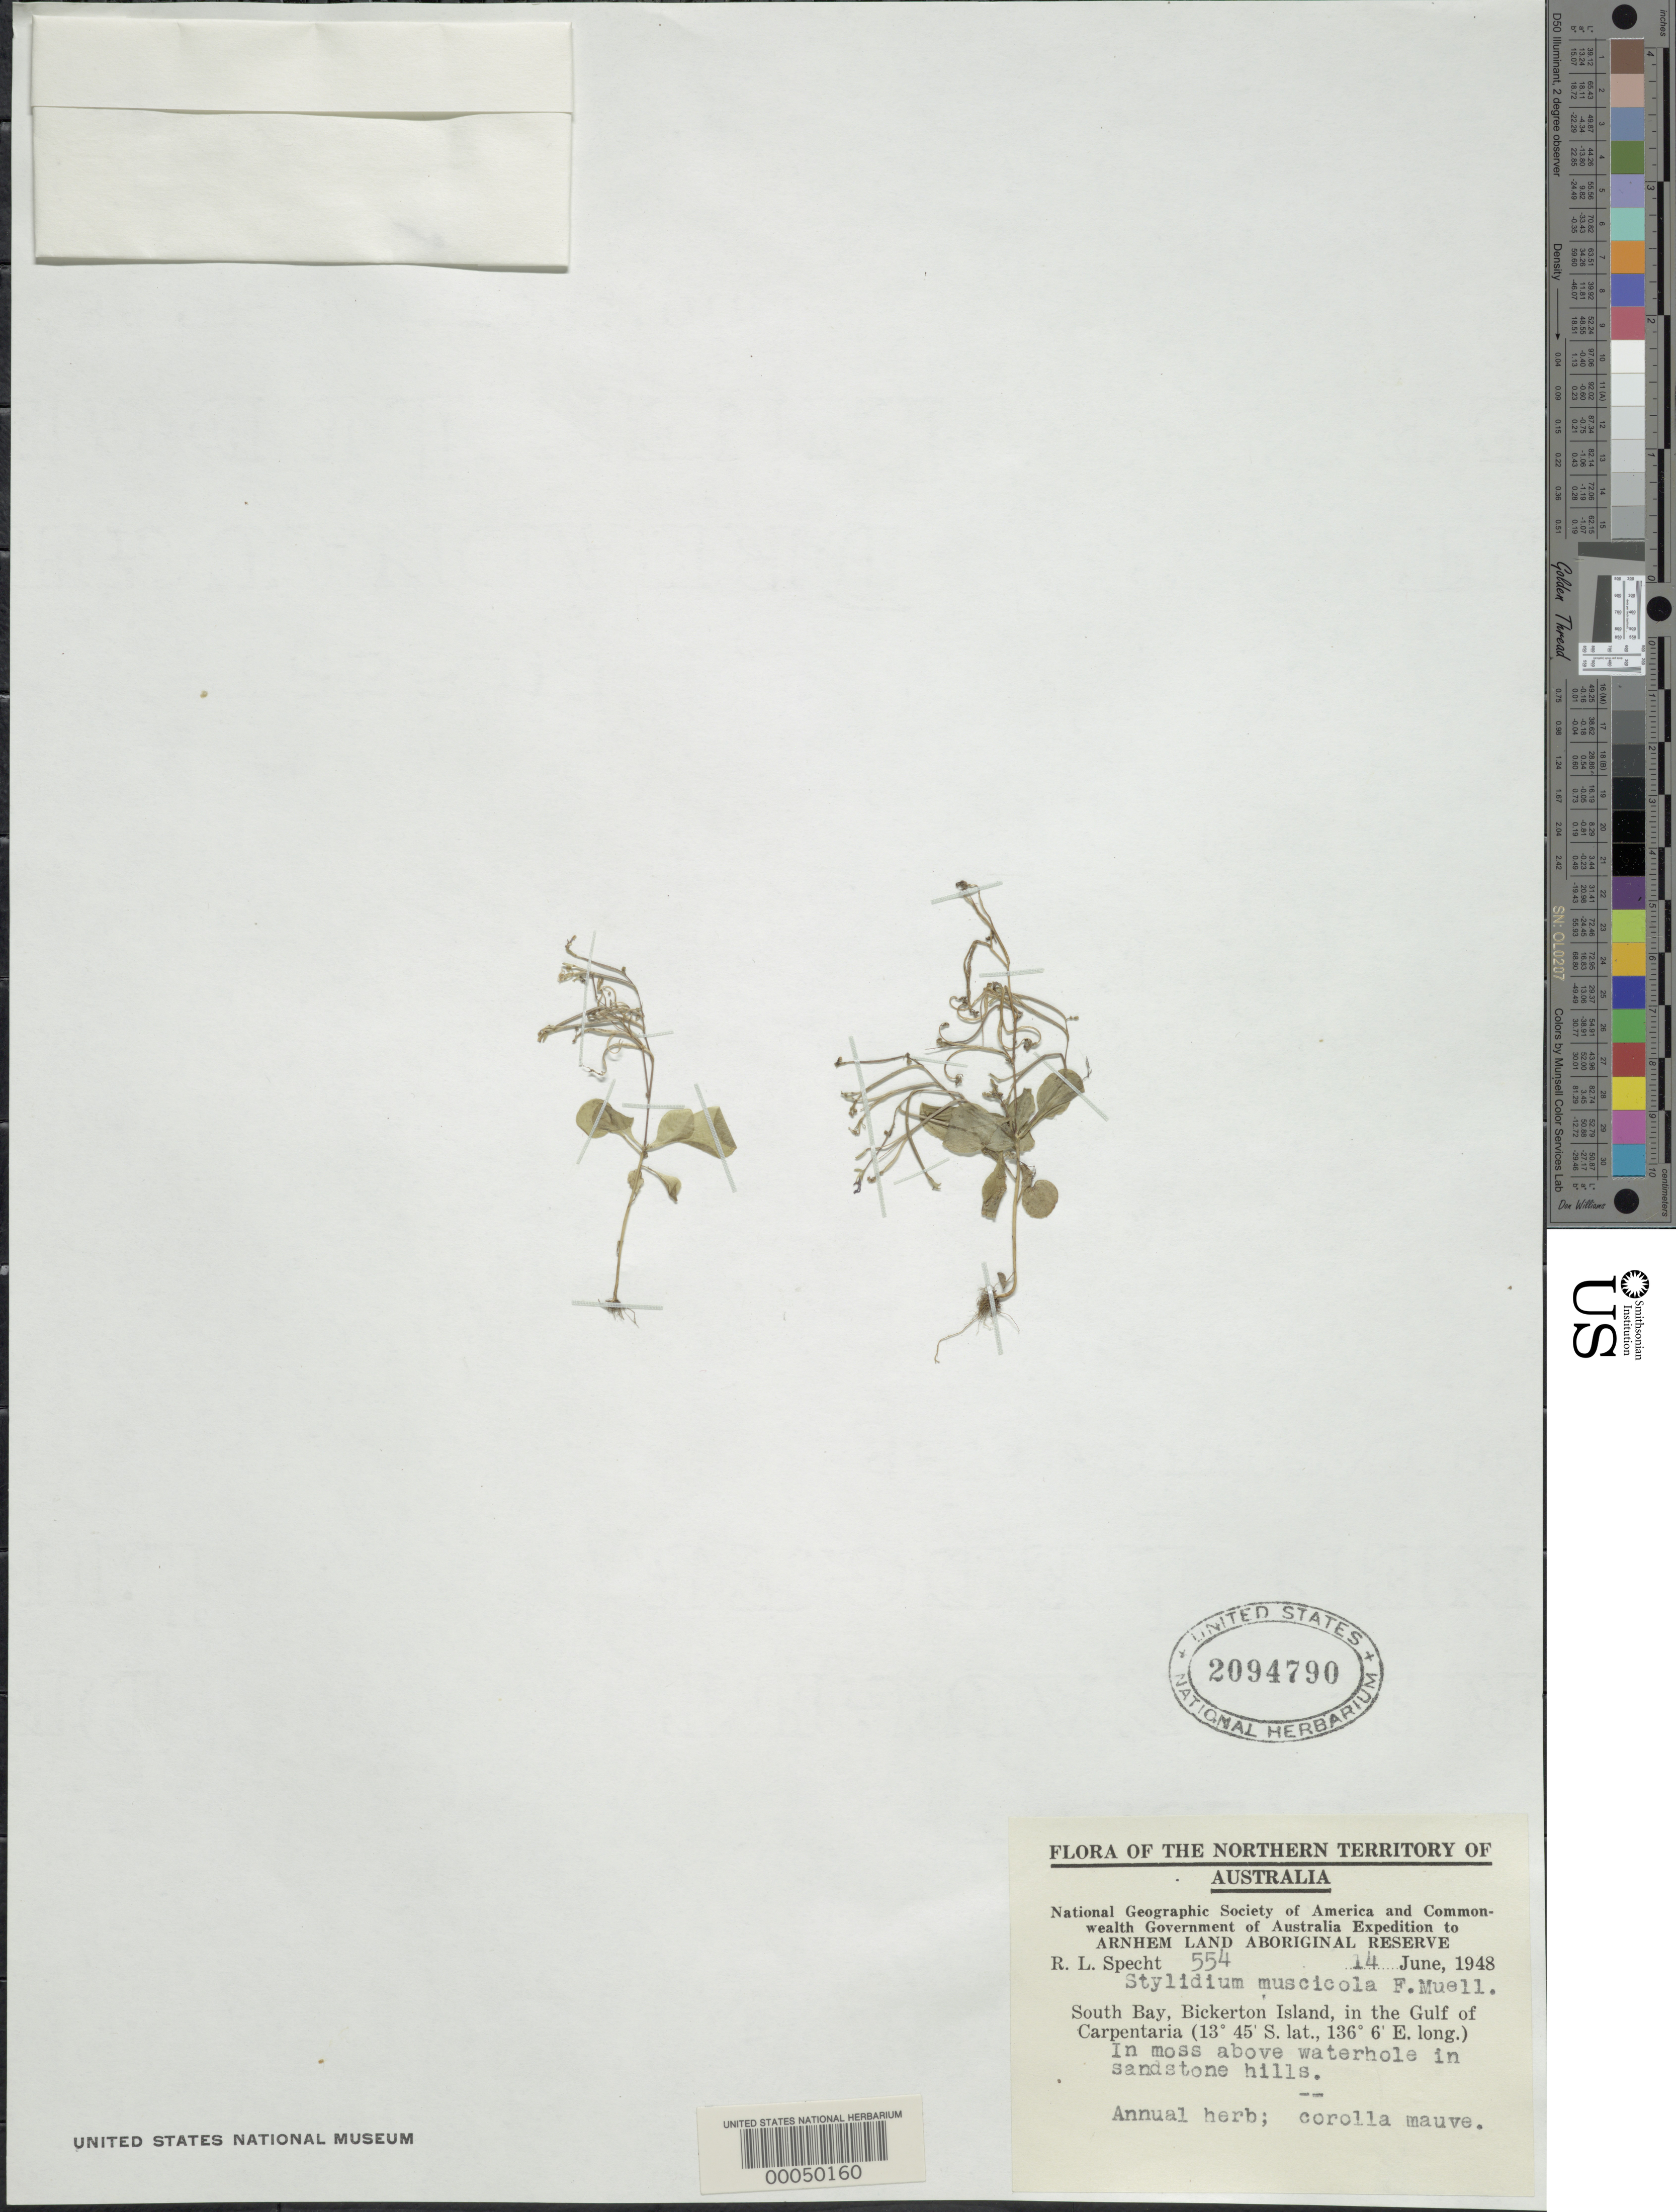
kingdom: Plantae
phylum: Tracheophyta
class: Magnoliopsida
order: Asterales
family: Stylidiaceae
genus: Stylidium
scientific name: Stylidium musicola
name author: F. Muell.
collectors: R. L. Specht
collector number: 554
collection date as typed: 14 Jun 1948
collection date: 1948-06-14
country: Australia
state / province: Northern Territory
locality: South bay, bickerton island, in the gulf of carpentaria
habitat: In moss above waterhole in sandstone e hills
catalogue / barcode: US 2094790